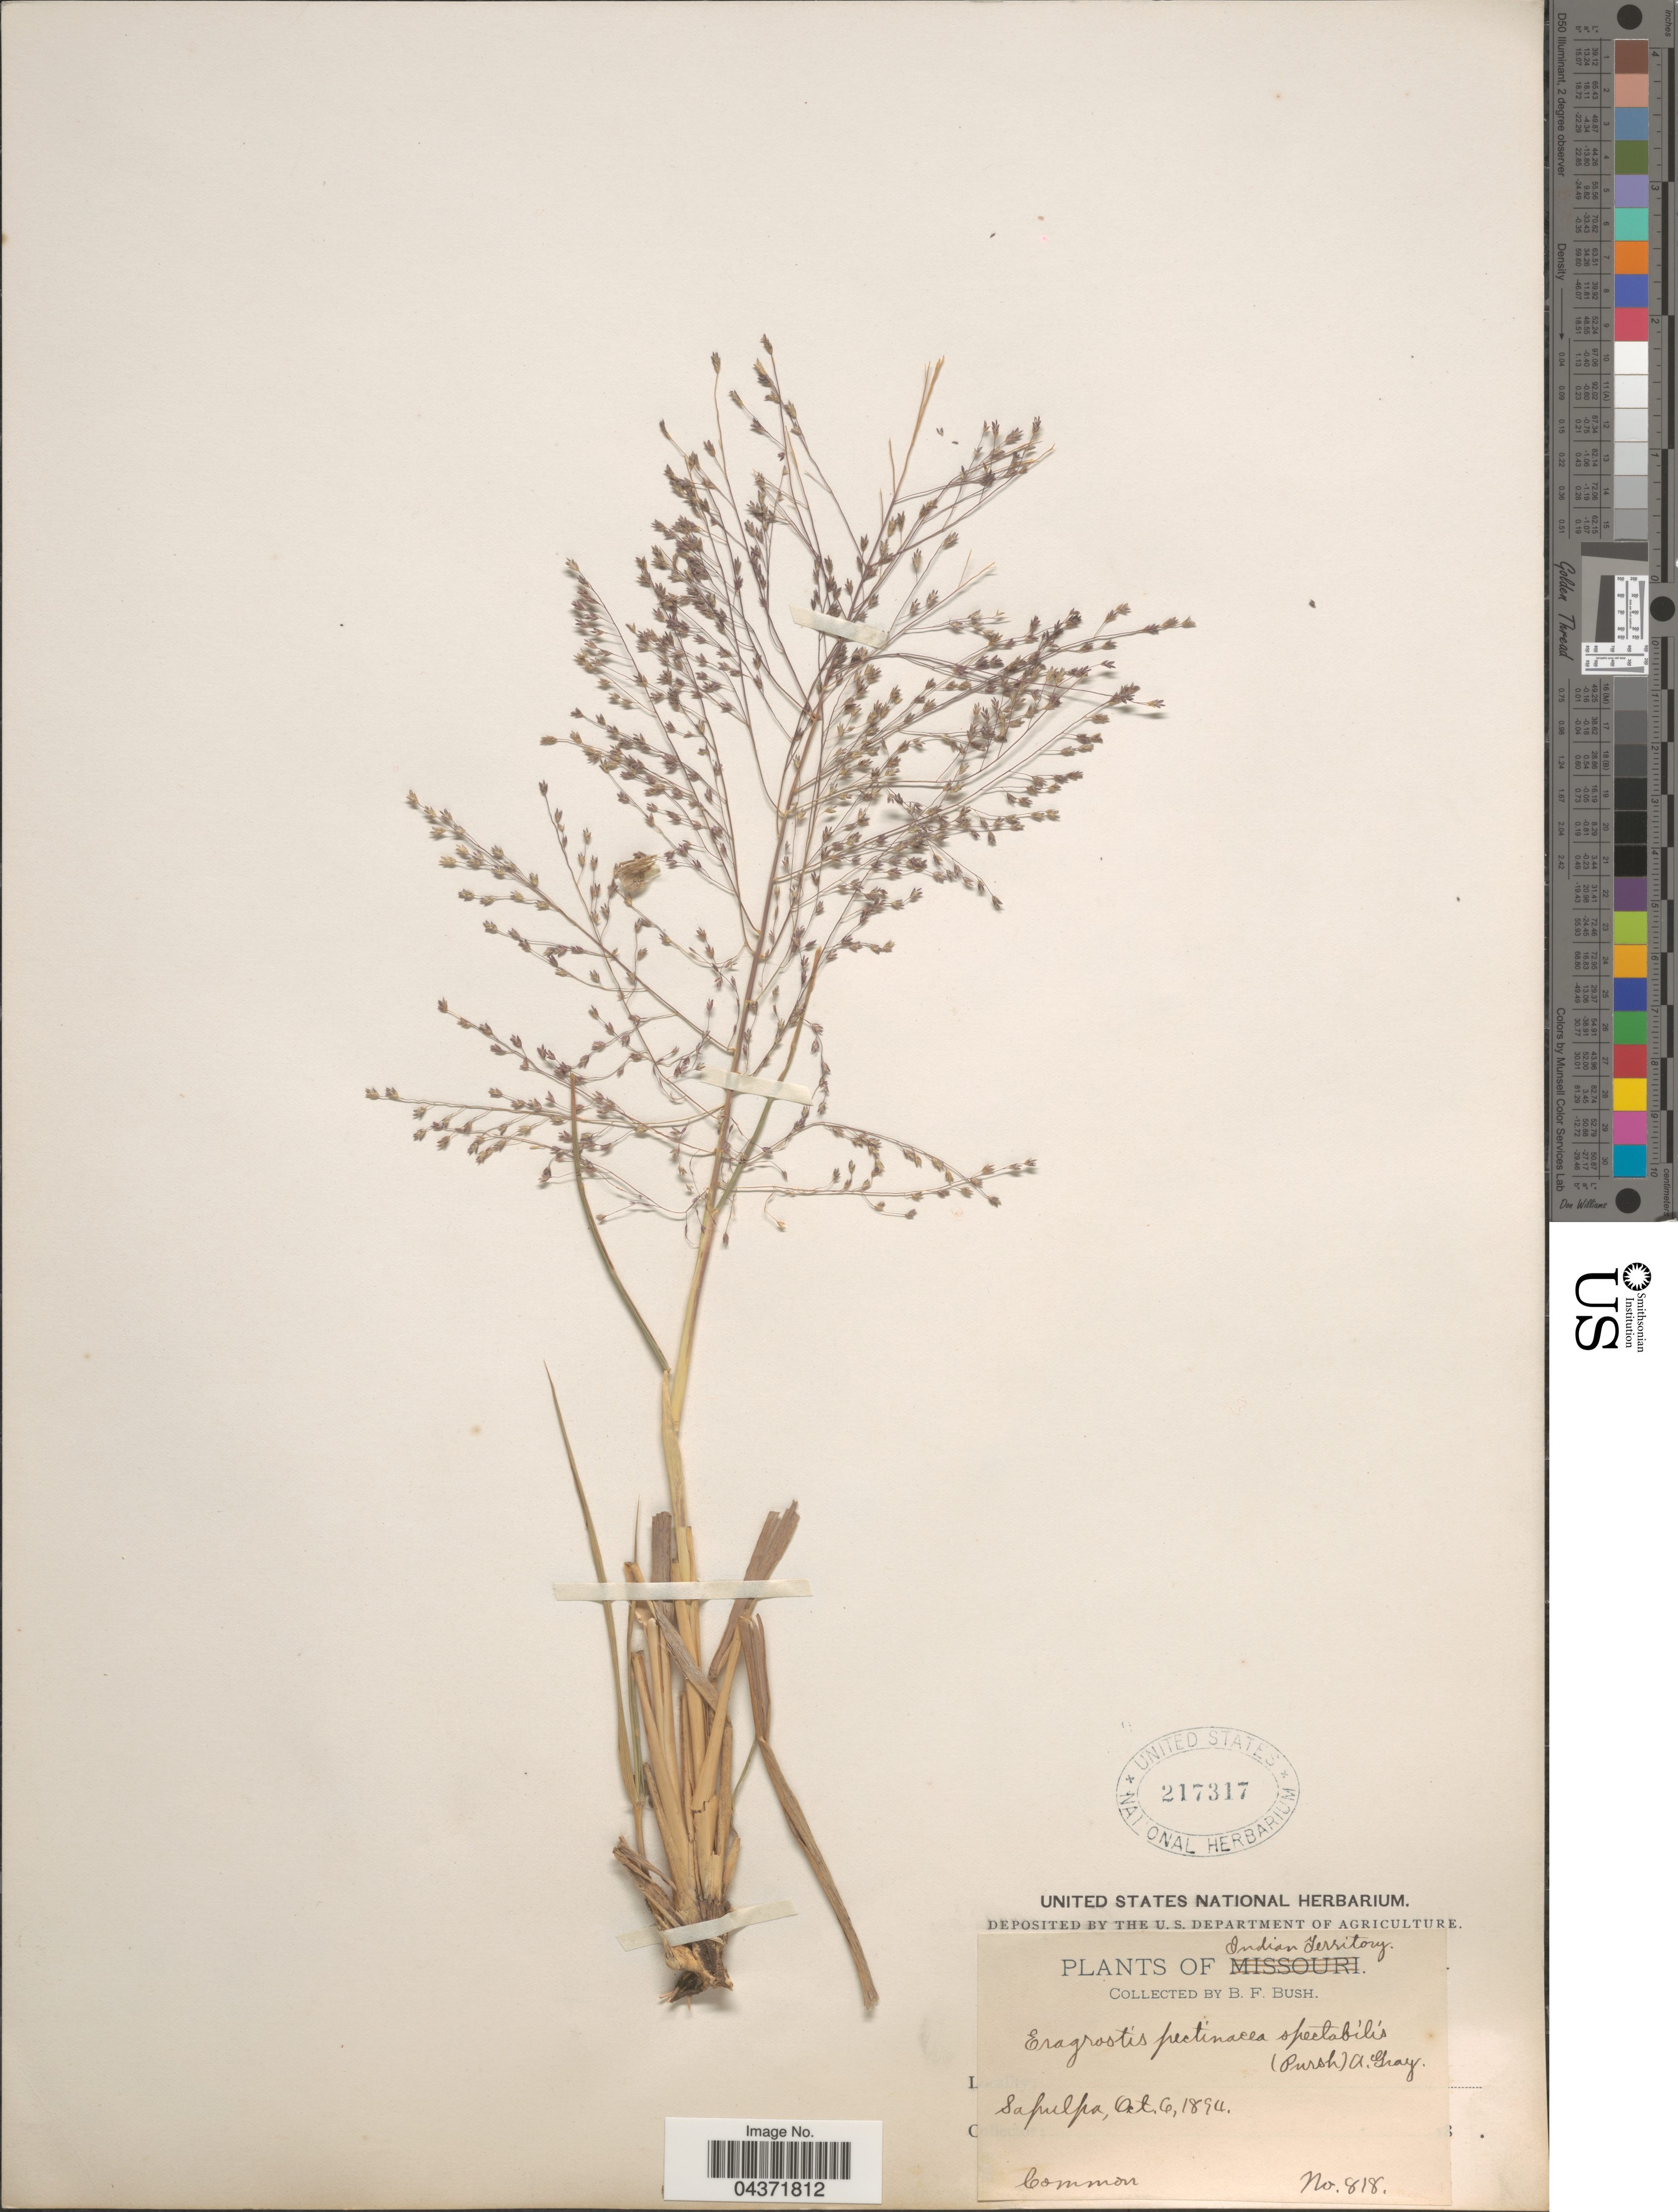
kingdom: Plantae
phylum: Tracheophyta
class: Liliopsida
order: Poales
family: Poaceae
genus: Eragrostis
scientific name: Eragrostis spectabilis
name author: (Pursh) Steud.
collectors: B. F. Bush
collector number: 818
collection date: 1894-10-06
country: United States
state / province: Oklahoma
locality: Indian Territory. Sapulpa.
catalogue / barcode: US 217317